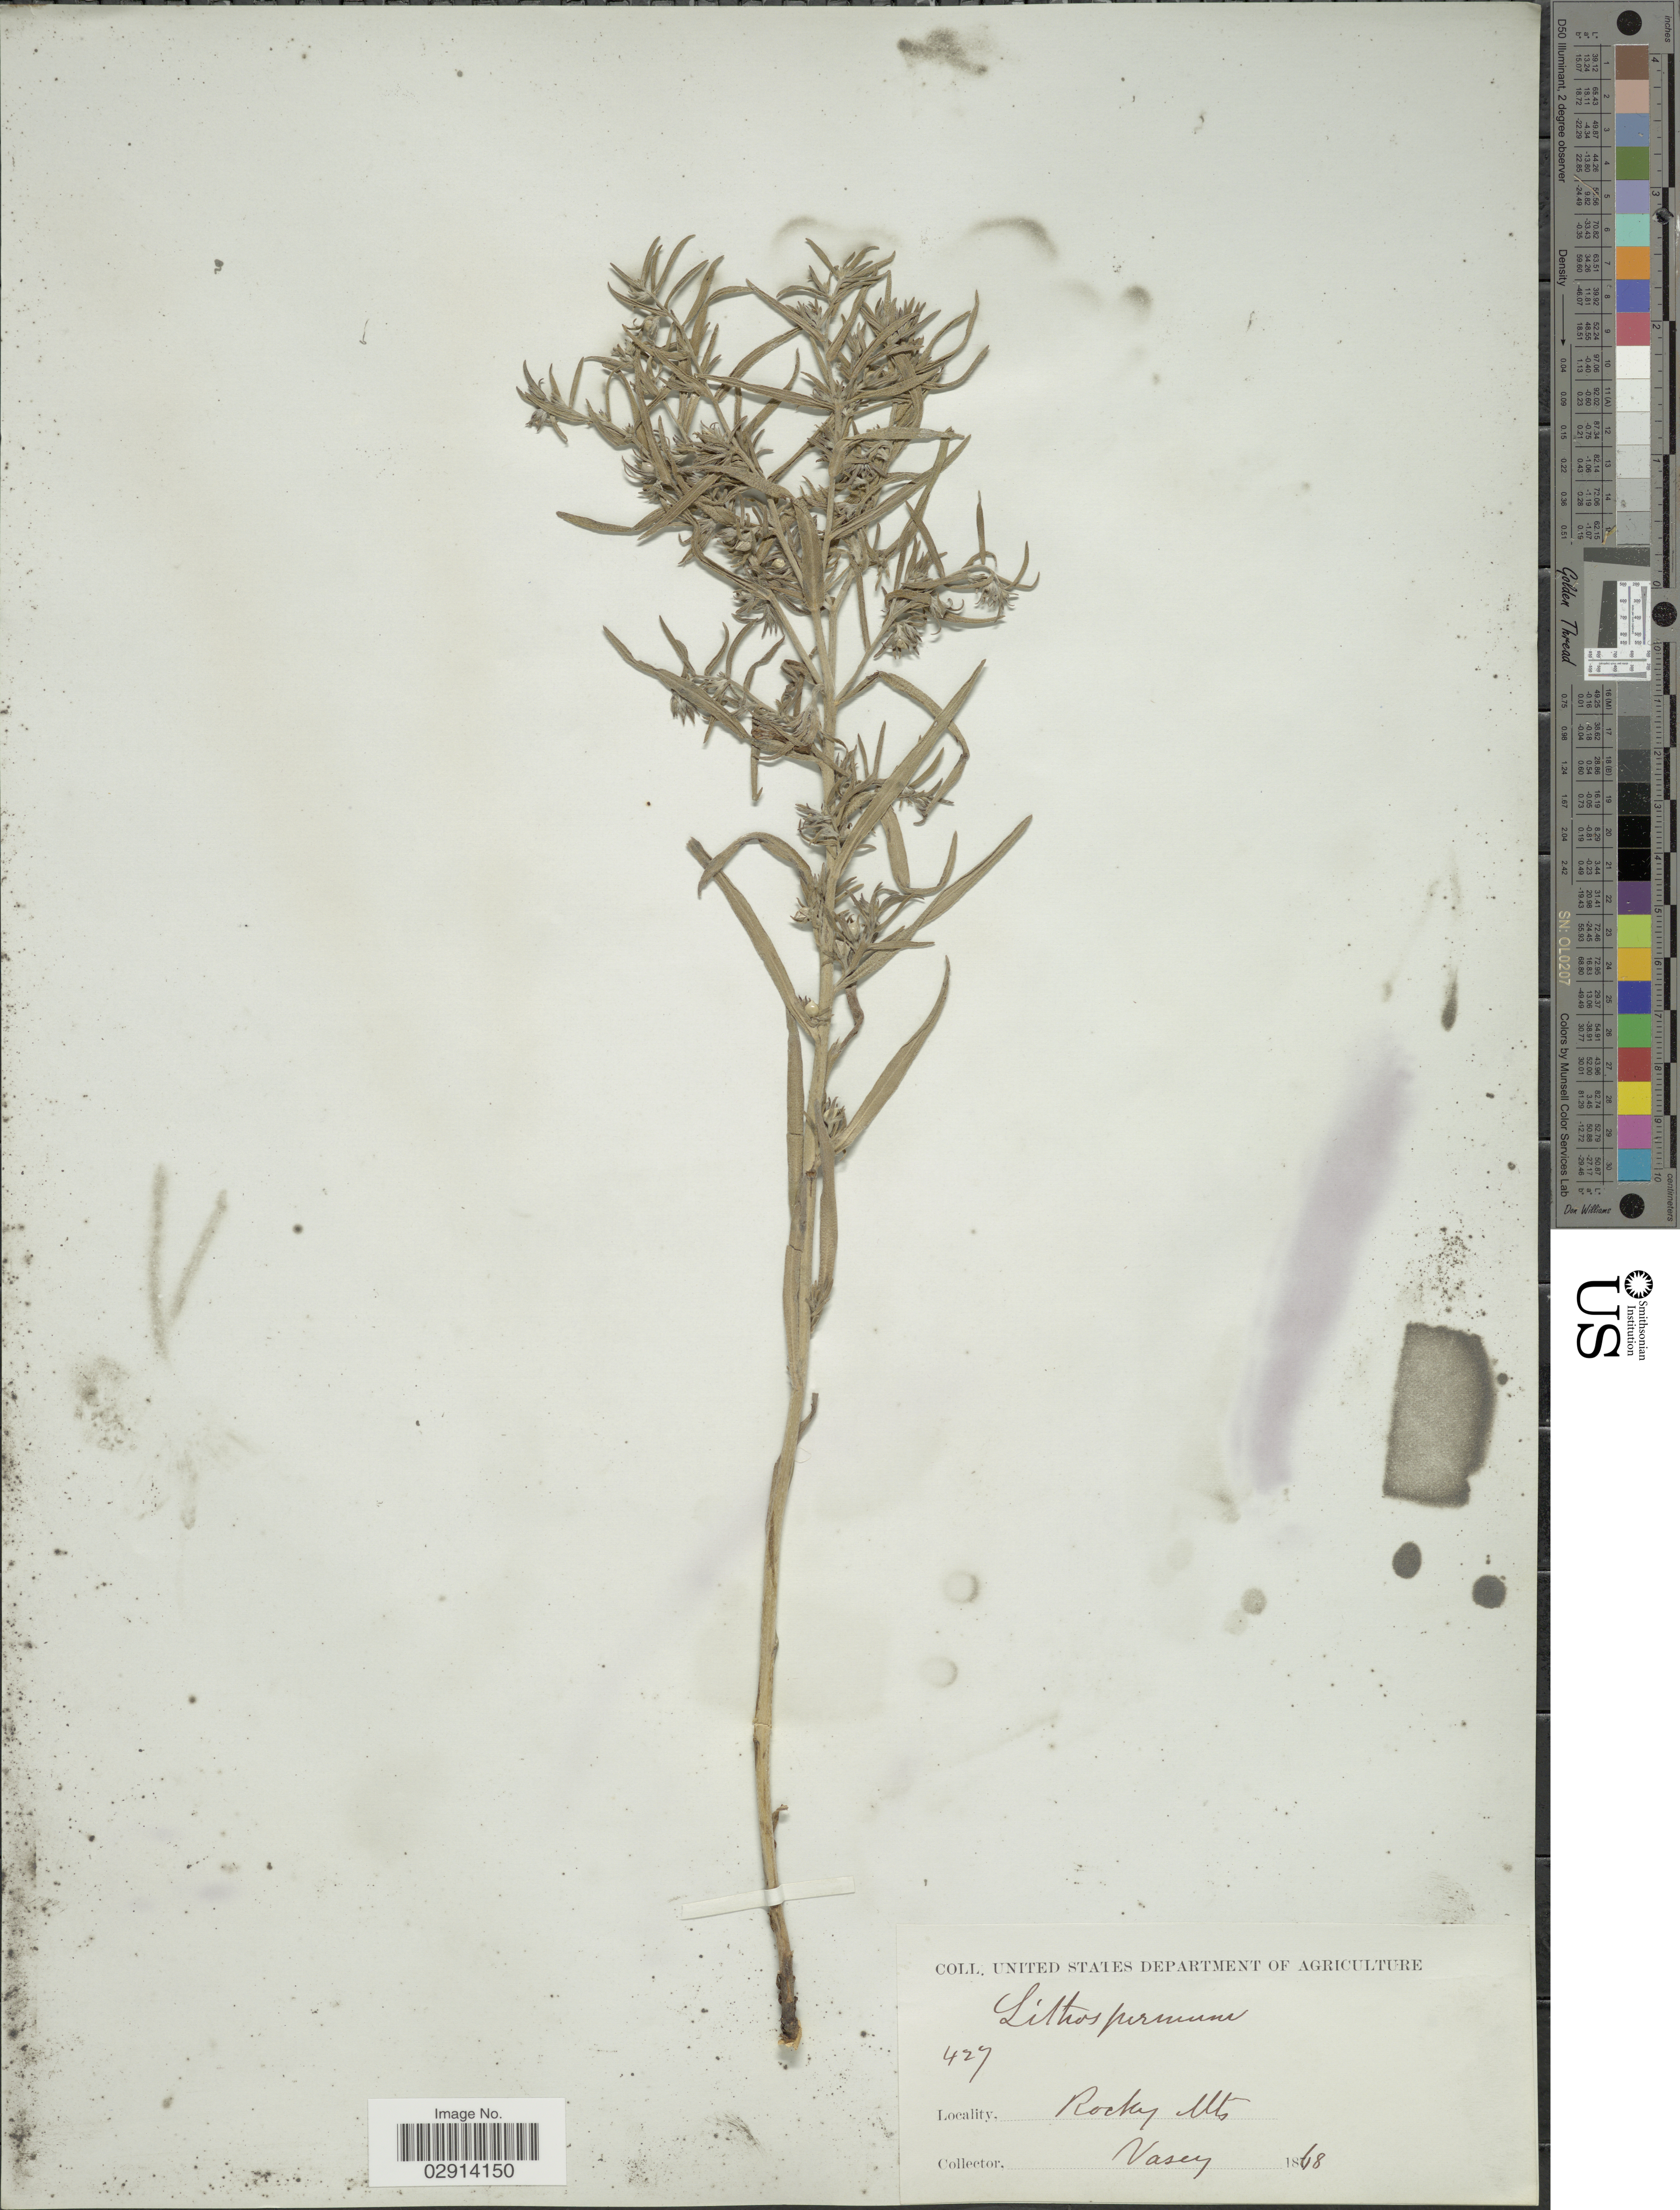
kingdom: Plantae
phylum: Tracheophyta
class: Magnoliopsida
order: Boraginales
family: Boraginaceae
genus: Lithospermum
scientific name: Lithospermum incisum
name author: Lehm.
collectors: Vasey, --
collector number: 427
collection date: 1868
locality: Rocky Mts.